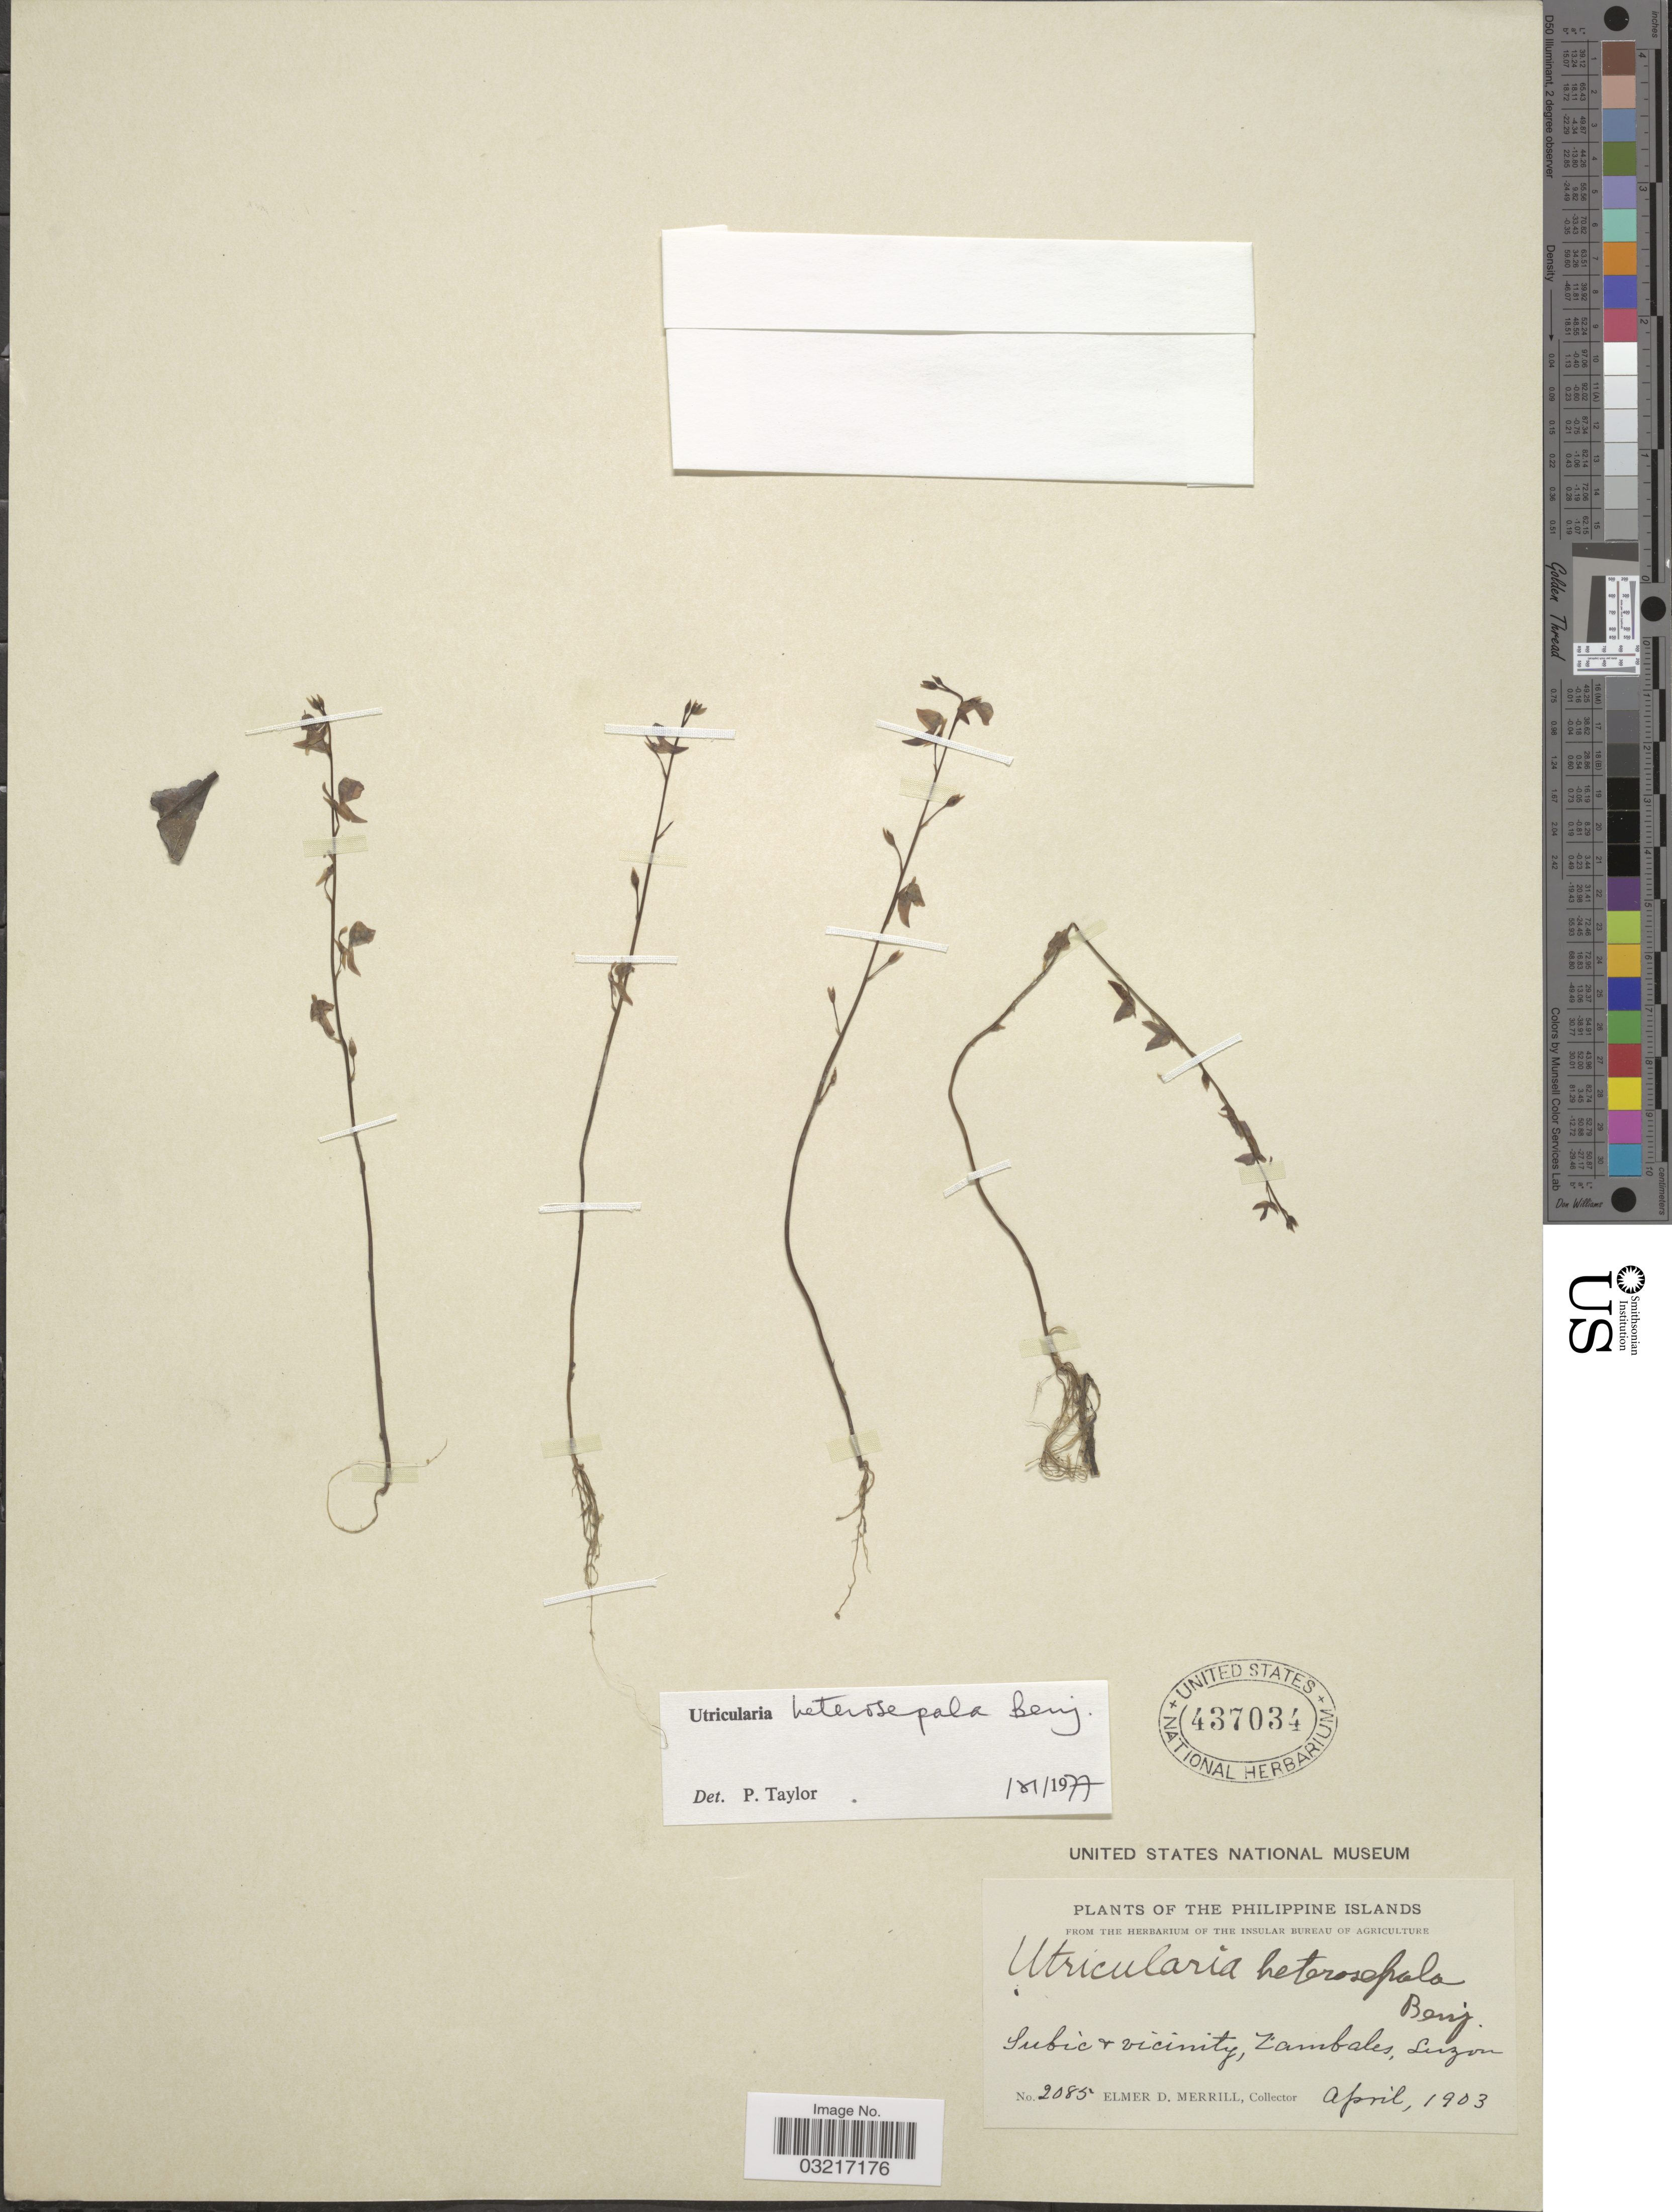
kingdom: Plantae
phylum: Tracheophyta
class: Magnoliopsida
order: Lamiales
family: Lentibulariaceae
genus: Utricularia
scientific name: Utricularia heterosepala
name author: Benj.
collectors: E. D. Merrill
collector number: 2085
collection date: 1903-04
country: Philippines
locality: The Philippine Islands. Subic & vicinity, Zambales, Luzon.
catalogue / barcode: US 437034